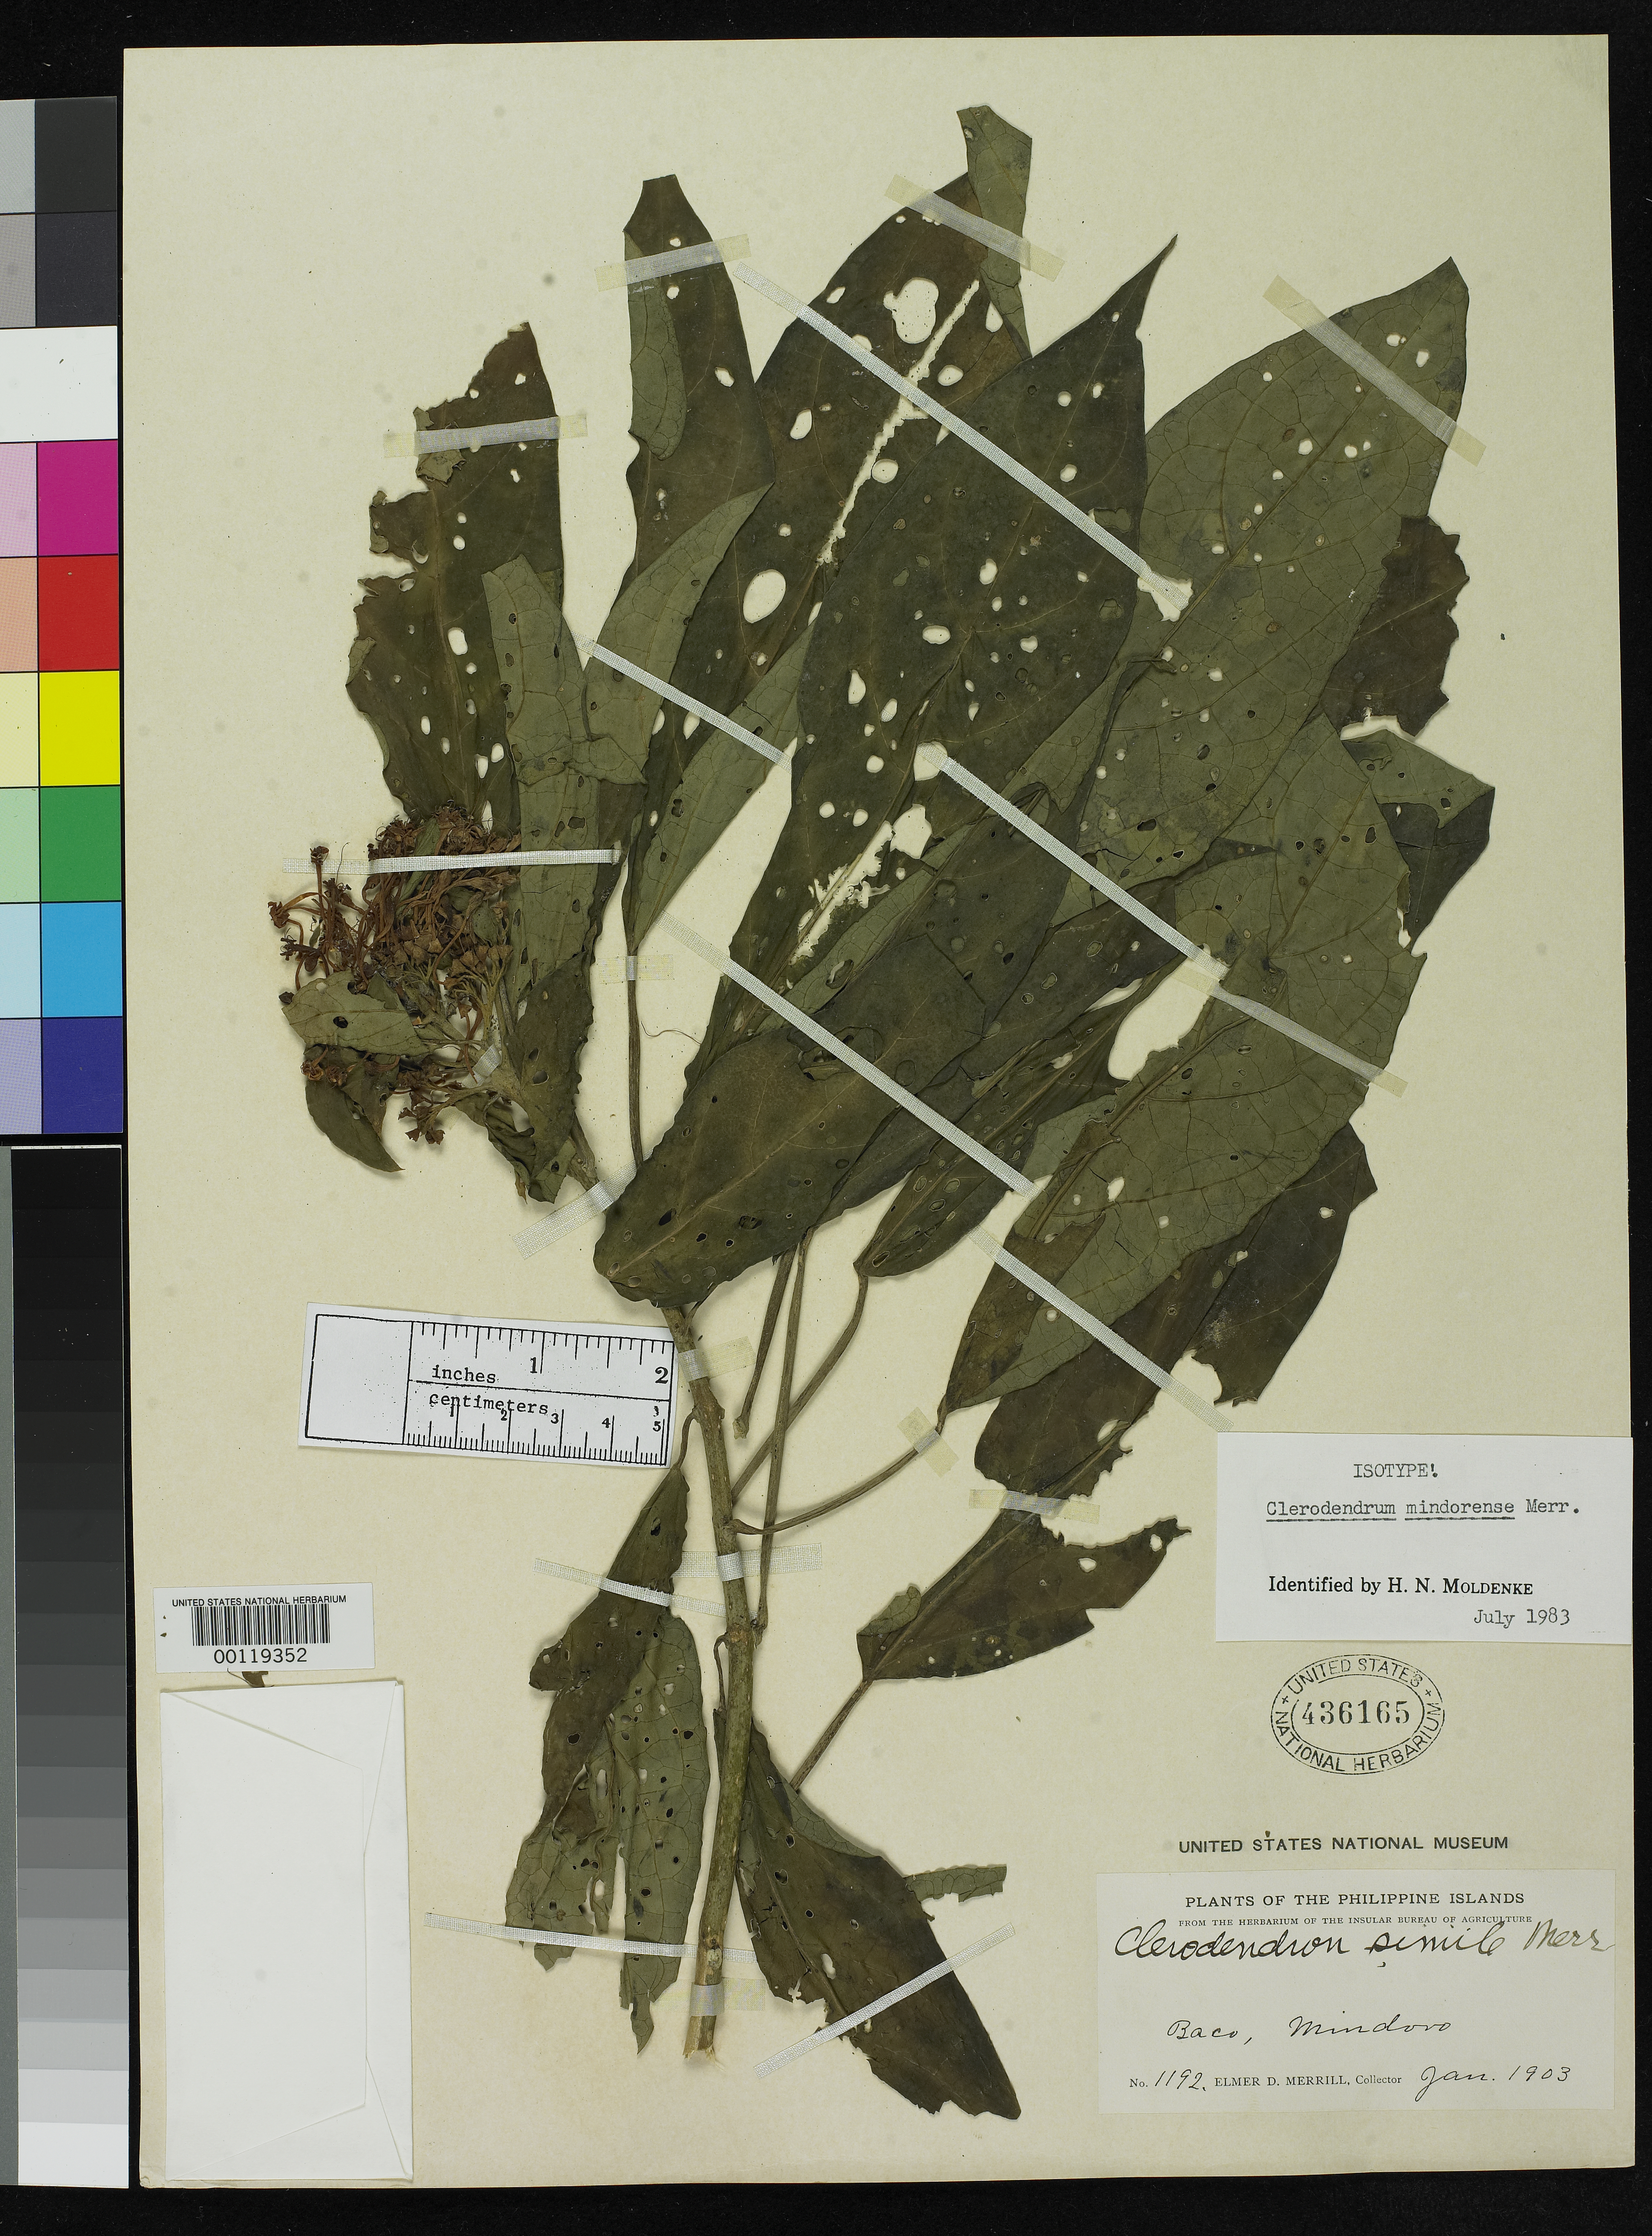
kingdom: Plantae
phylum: Tracheophyta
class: Magnoliopsida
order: Lamiales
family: Lamiaceae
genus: Clerodendrum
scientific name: Clerodendrum simile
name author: Merr.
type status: Isotype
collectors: E. D. Merrill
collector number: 1192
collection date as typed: Jan 1903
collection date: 1903-01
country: Philippines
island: Mindoro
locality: Baco.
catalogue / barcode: US 436165